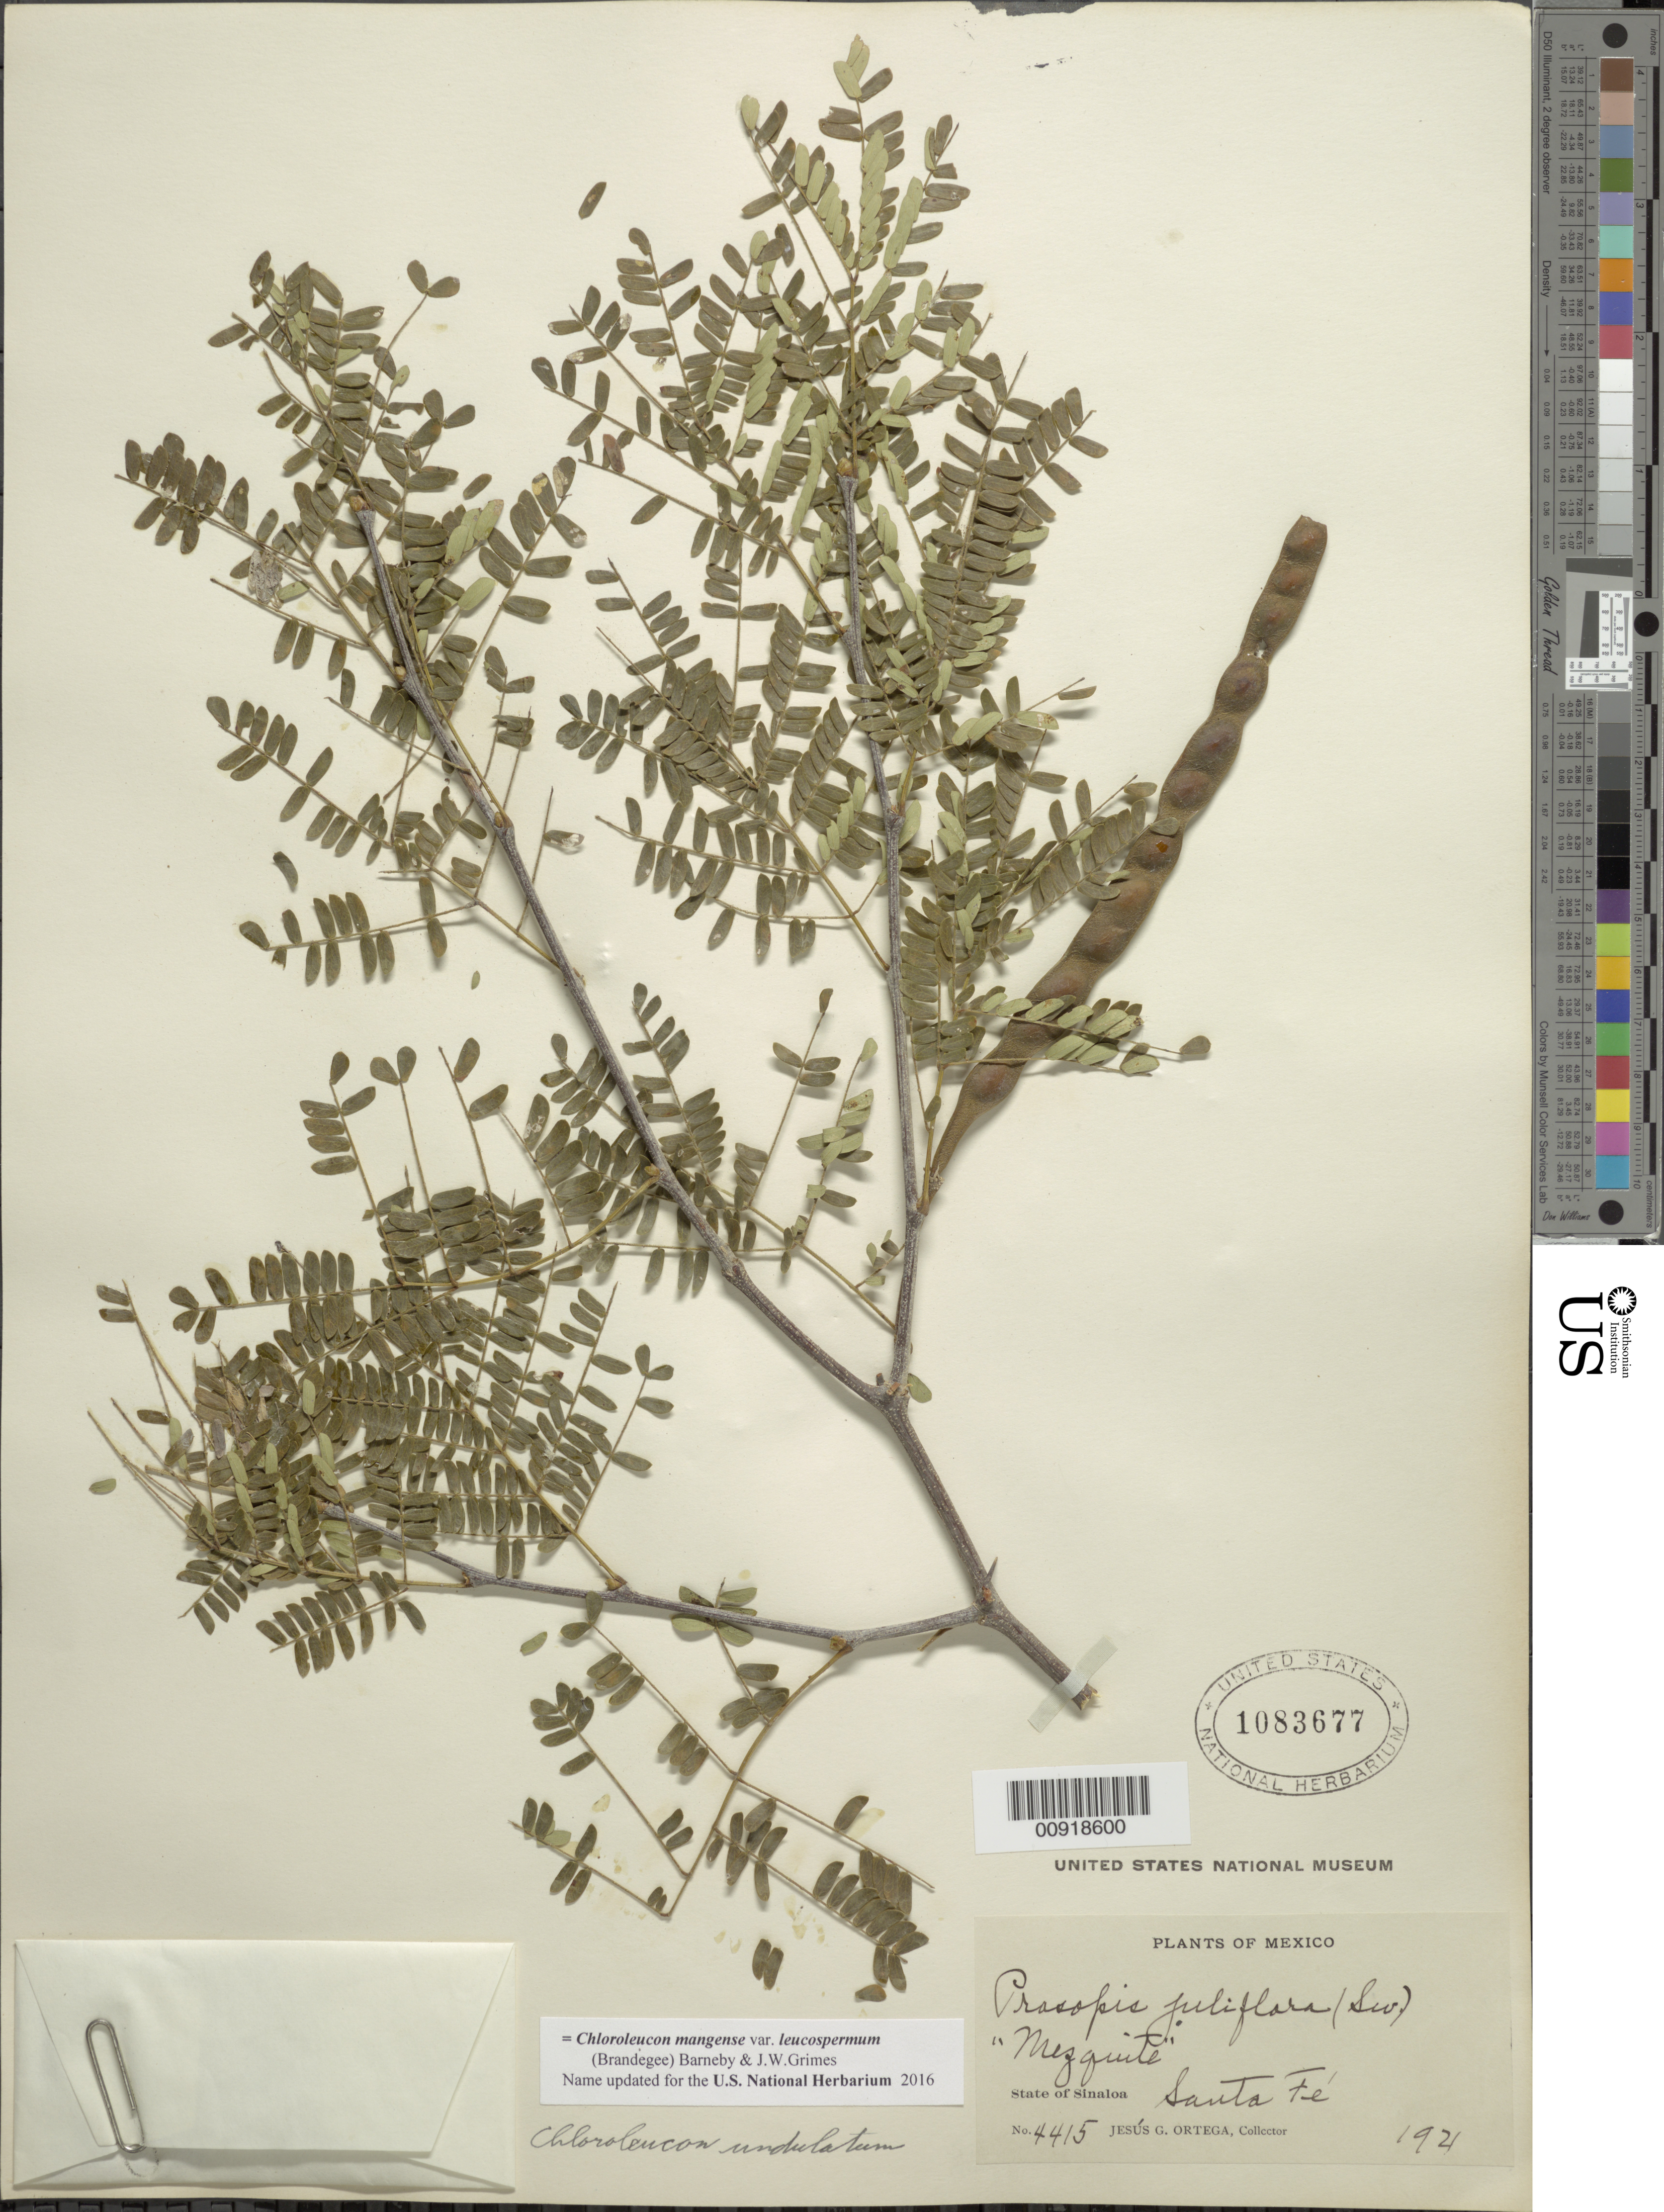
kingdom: Plantae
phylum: Tracheophyta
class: Magnoliopsida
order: Fabales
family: Fabaceae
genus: Chloroleucon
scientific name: Chloroleucon mangense var. leucospermum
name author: (Brandegee) Barneby & J.W. Grimes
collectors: J. Ortega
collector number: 4415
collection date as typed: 1921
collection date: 1921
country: Mexico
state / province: Sinaloa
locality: State of Sinaloa: Santa Fé.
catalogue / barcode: US 1083677